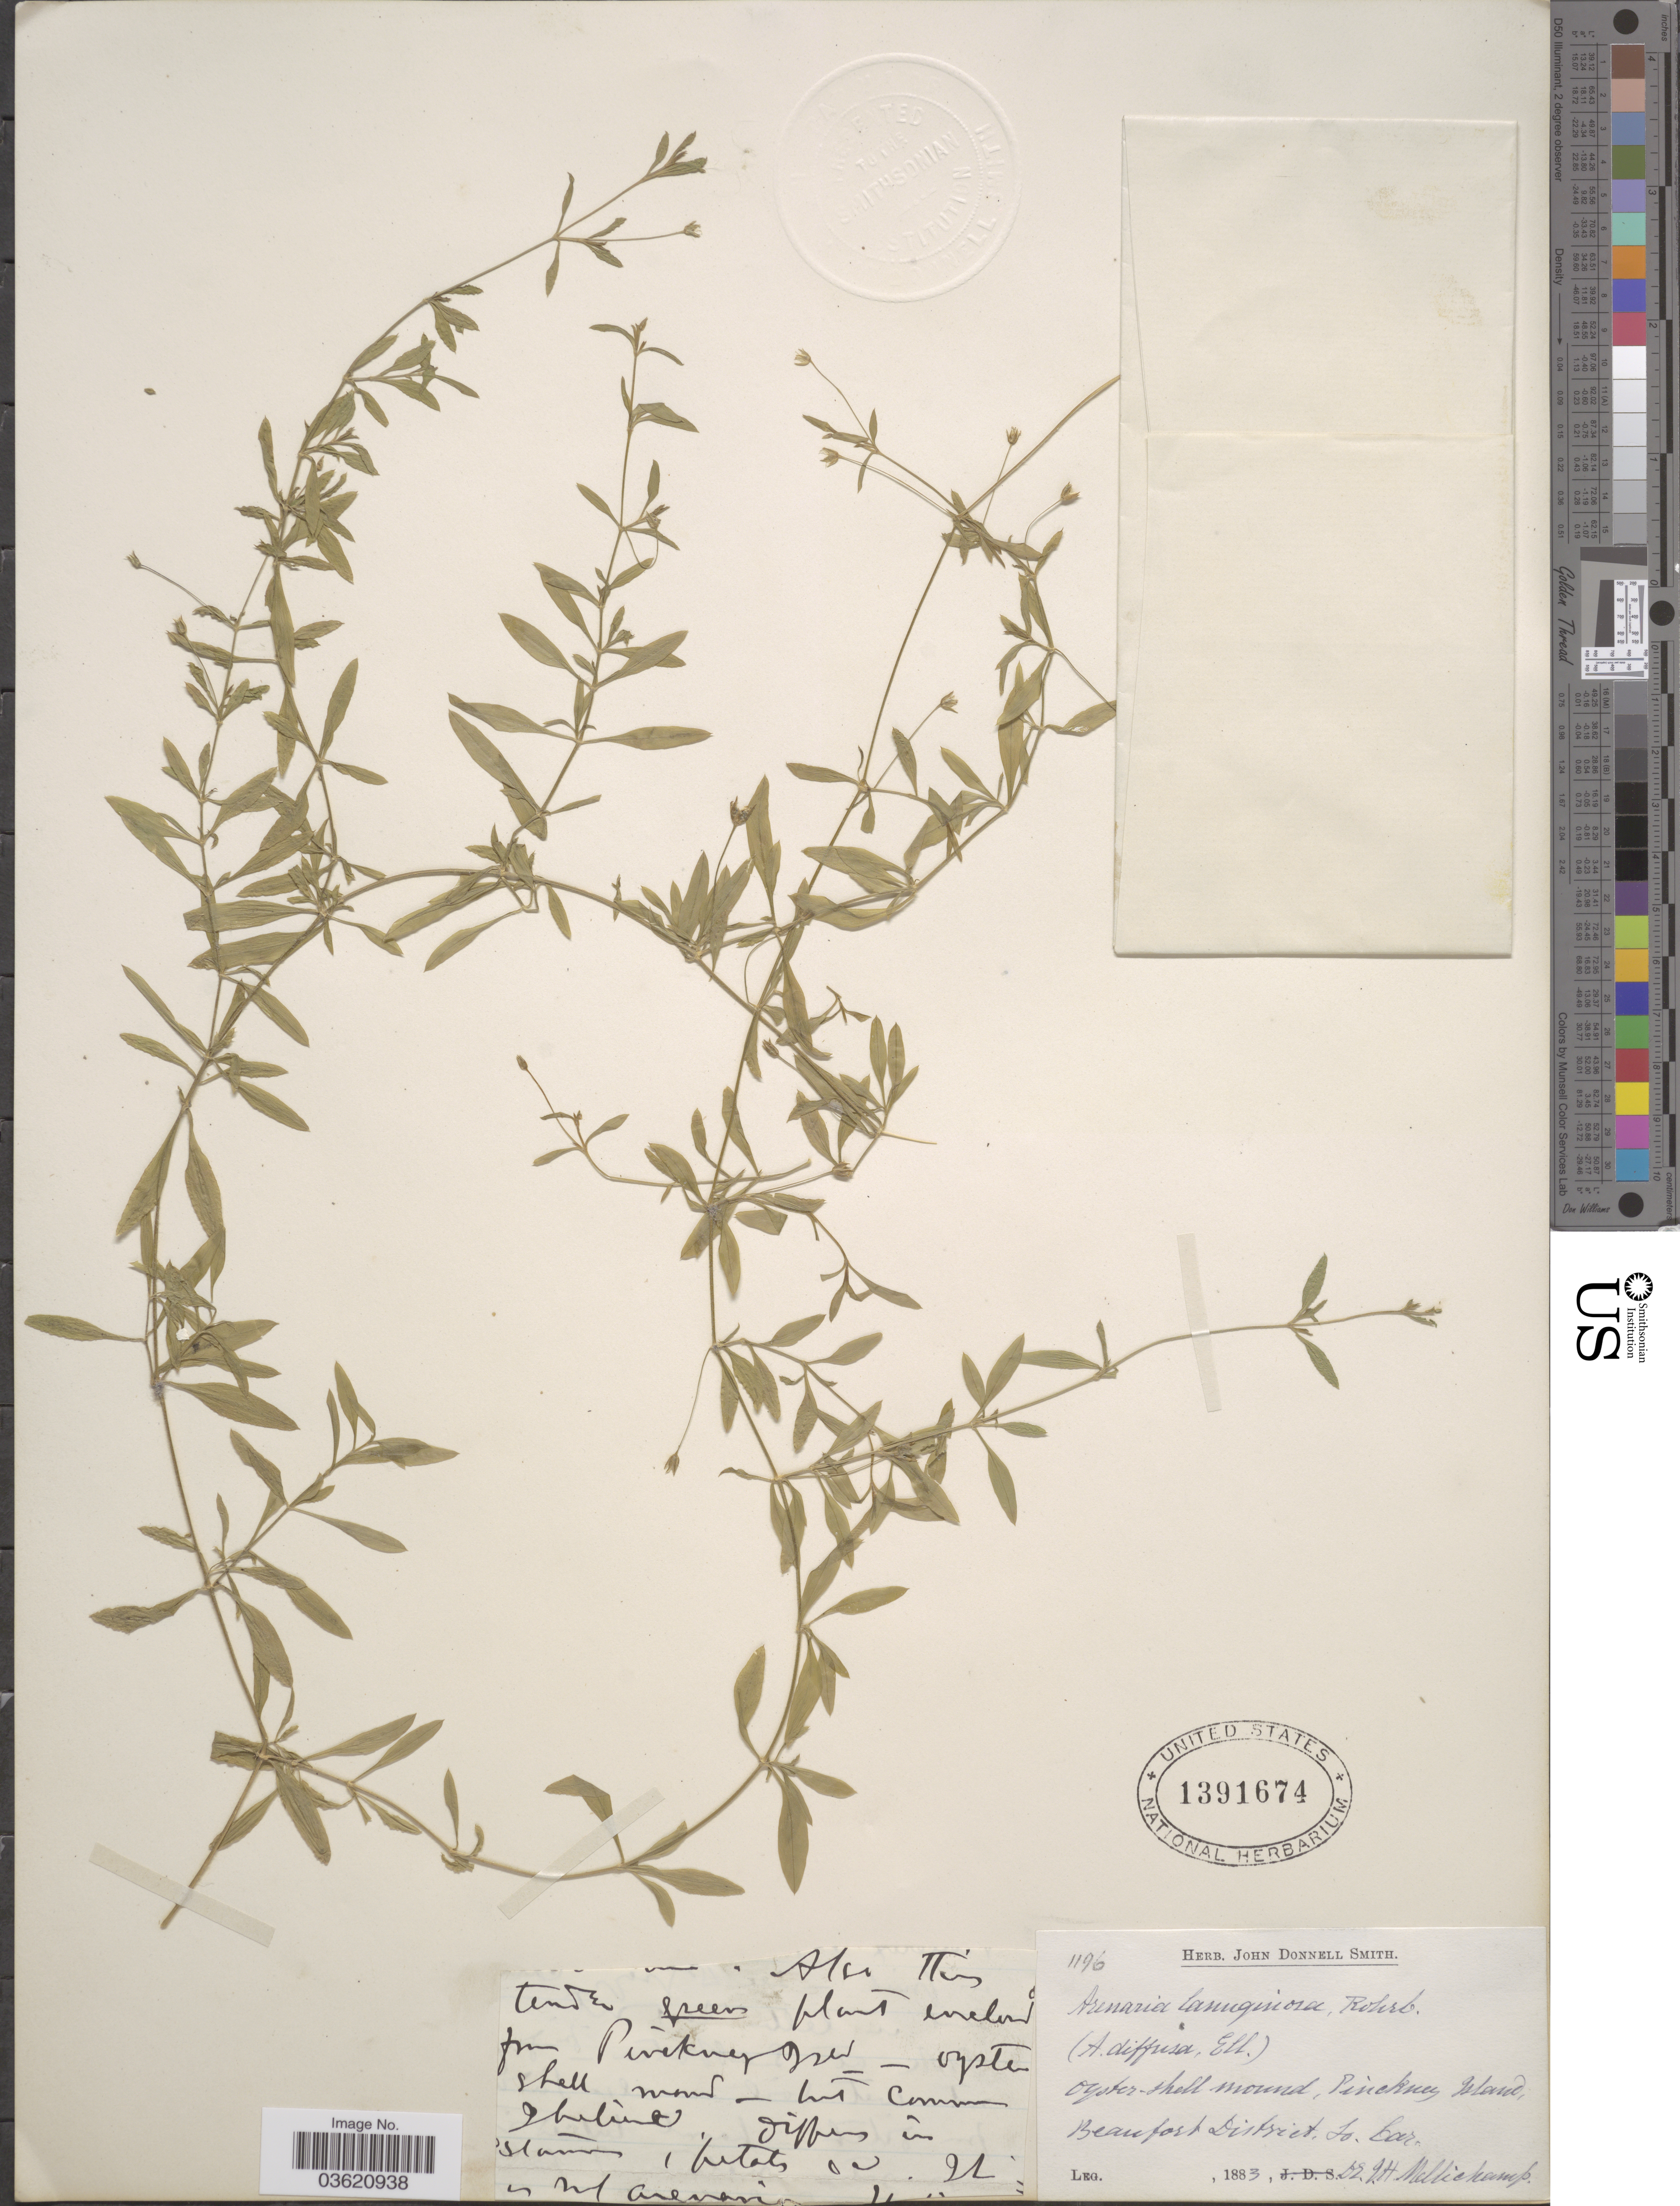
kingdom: Plantae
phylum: Tracheophyta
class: Magnoliopsida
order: Caryophyllales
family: Caryophyllaceae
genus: Arenaria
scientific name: Arenaria lanuginosa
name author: (Michx.) Rohrb.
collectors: Q. Mellichamp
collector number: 1196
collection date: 1883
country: United States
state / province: South Carolina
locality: Pinckney Island, Beaufort District.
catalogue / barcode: US 1391674